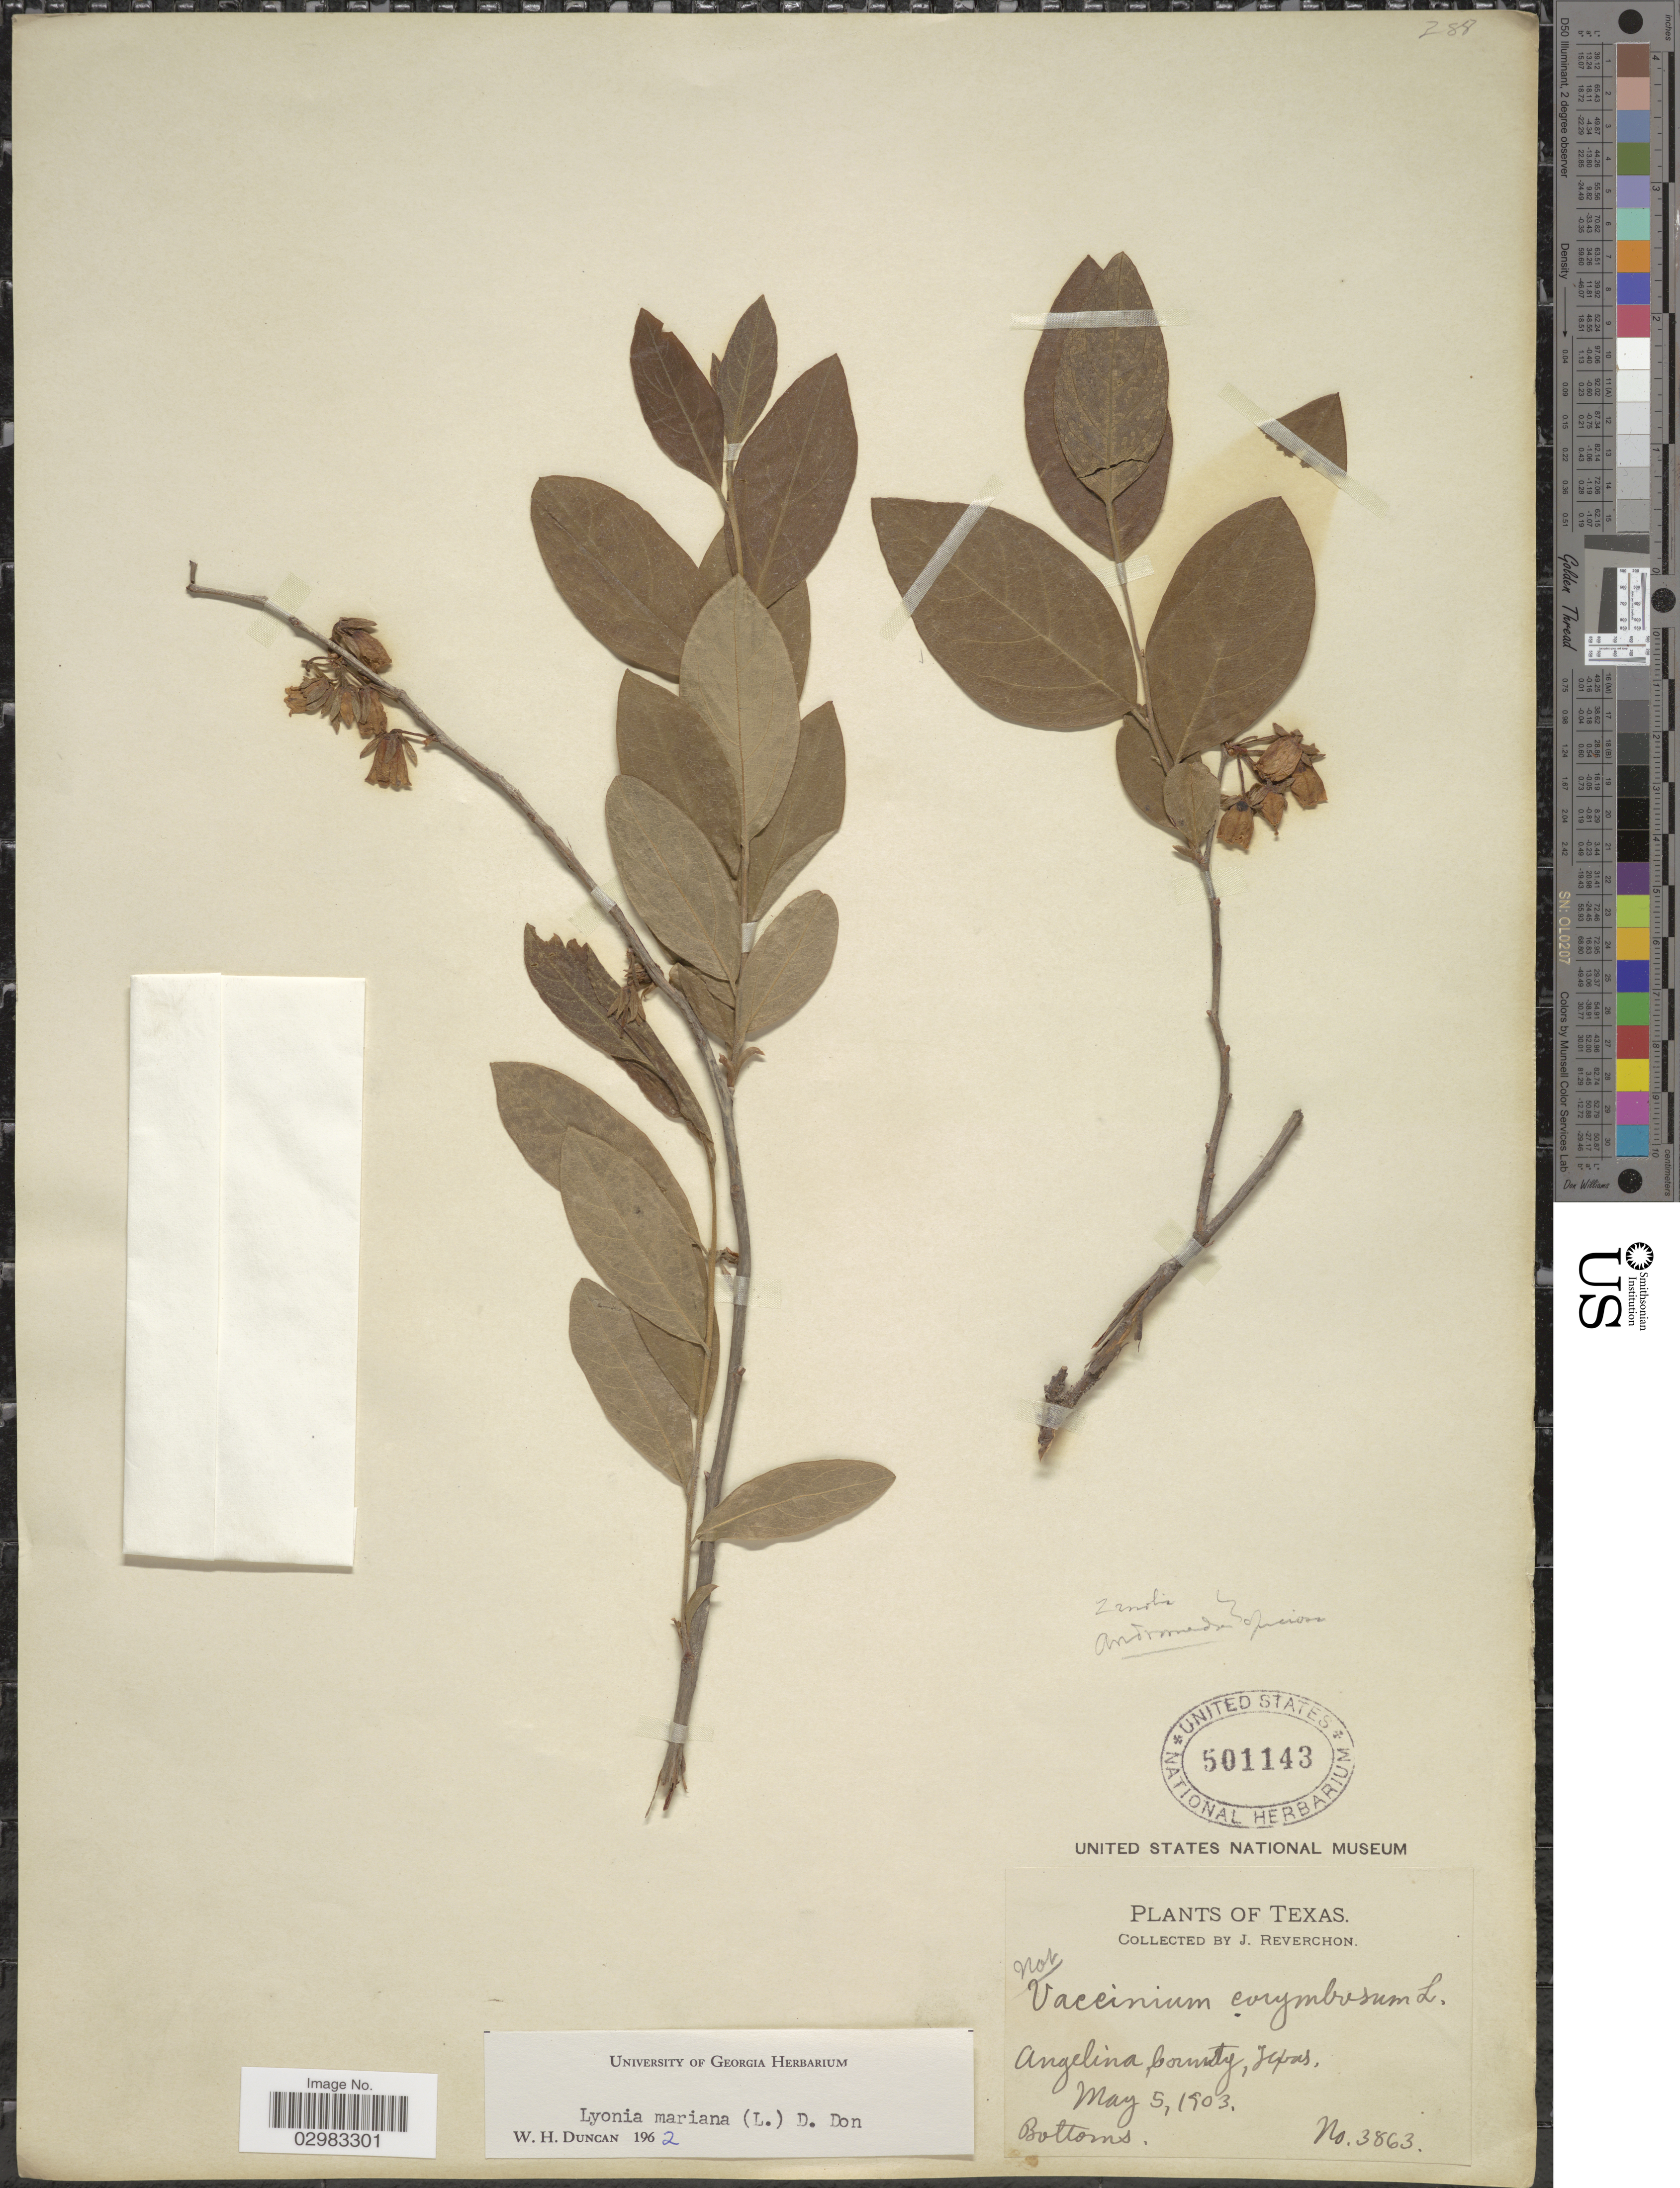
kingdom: Plantae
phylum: Tracheophyta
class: Magnoliopsida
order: Ericales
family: Ericaceae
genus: Lyonia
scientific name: Lyonia mariana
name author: (L.) D. Don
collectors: J. Reverchon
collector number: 3863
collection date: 1903-05-05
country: United States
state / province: Texas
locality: Angelina, County. Bottoms.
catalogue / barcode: US 501143